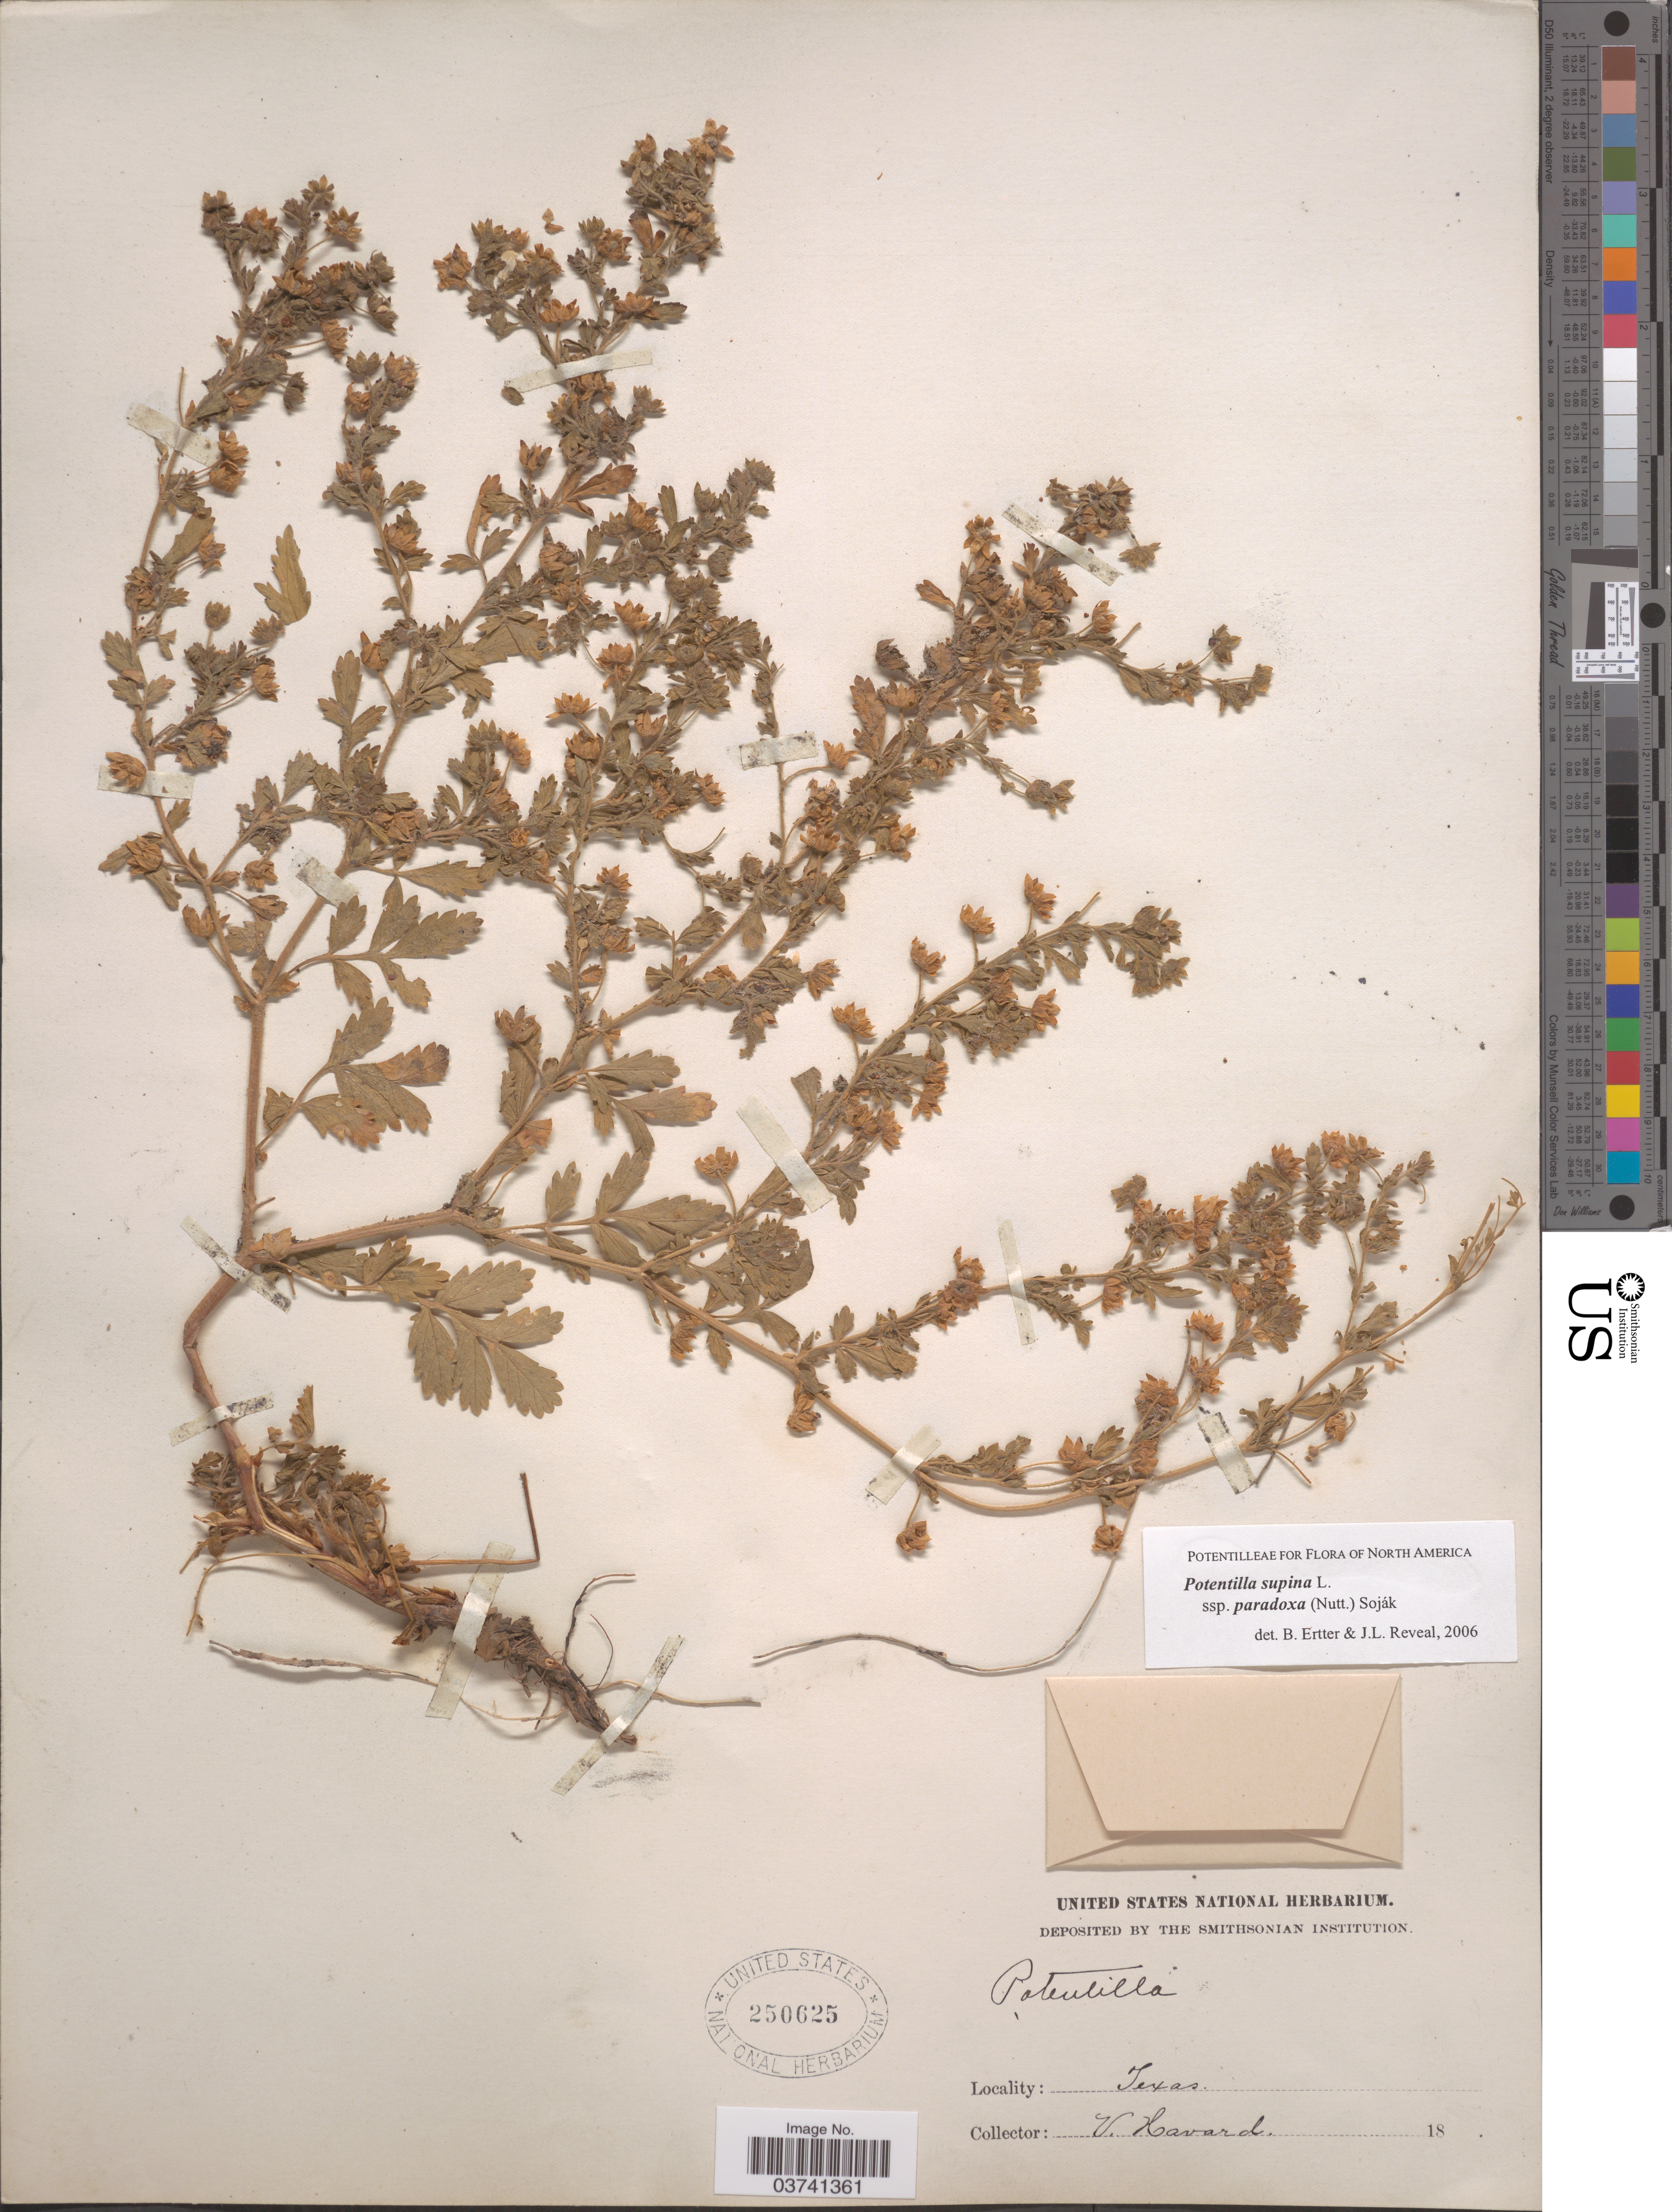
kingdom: Plantae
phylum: Tracheophyta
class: Magnoliopsida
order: Rosales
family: Rosaceae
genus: Potentilla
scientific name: Potentilla supina subsp. paradoxa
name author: (Nutt.) Soják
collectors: V. Havard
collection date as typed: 18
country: United States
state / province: Texas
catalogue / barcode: US 250625